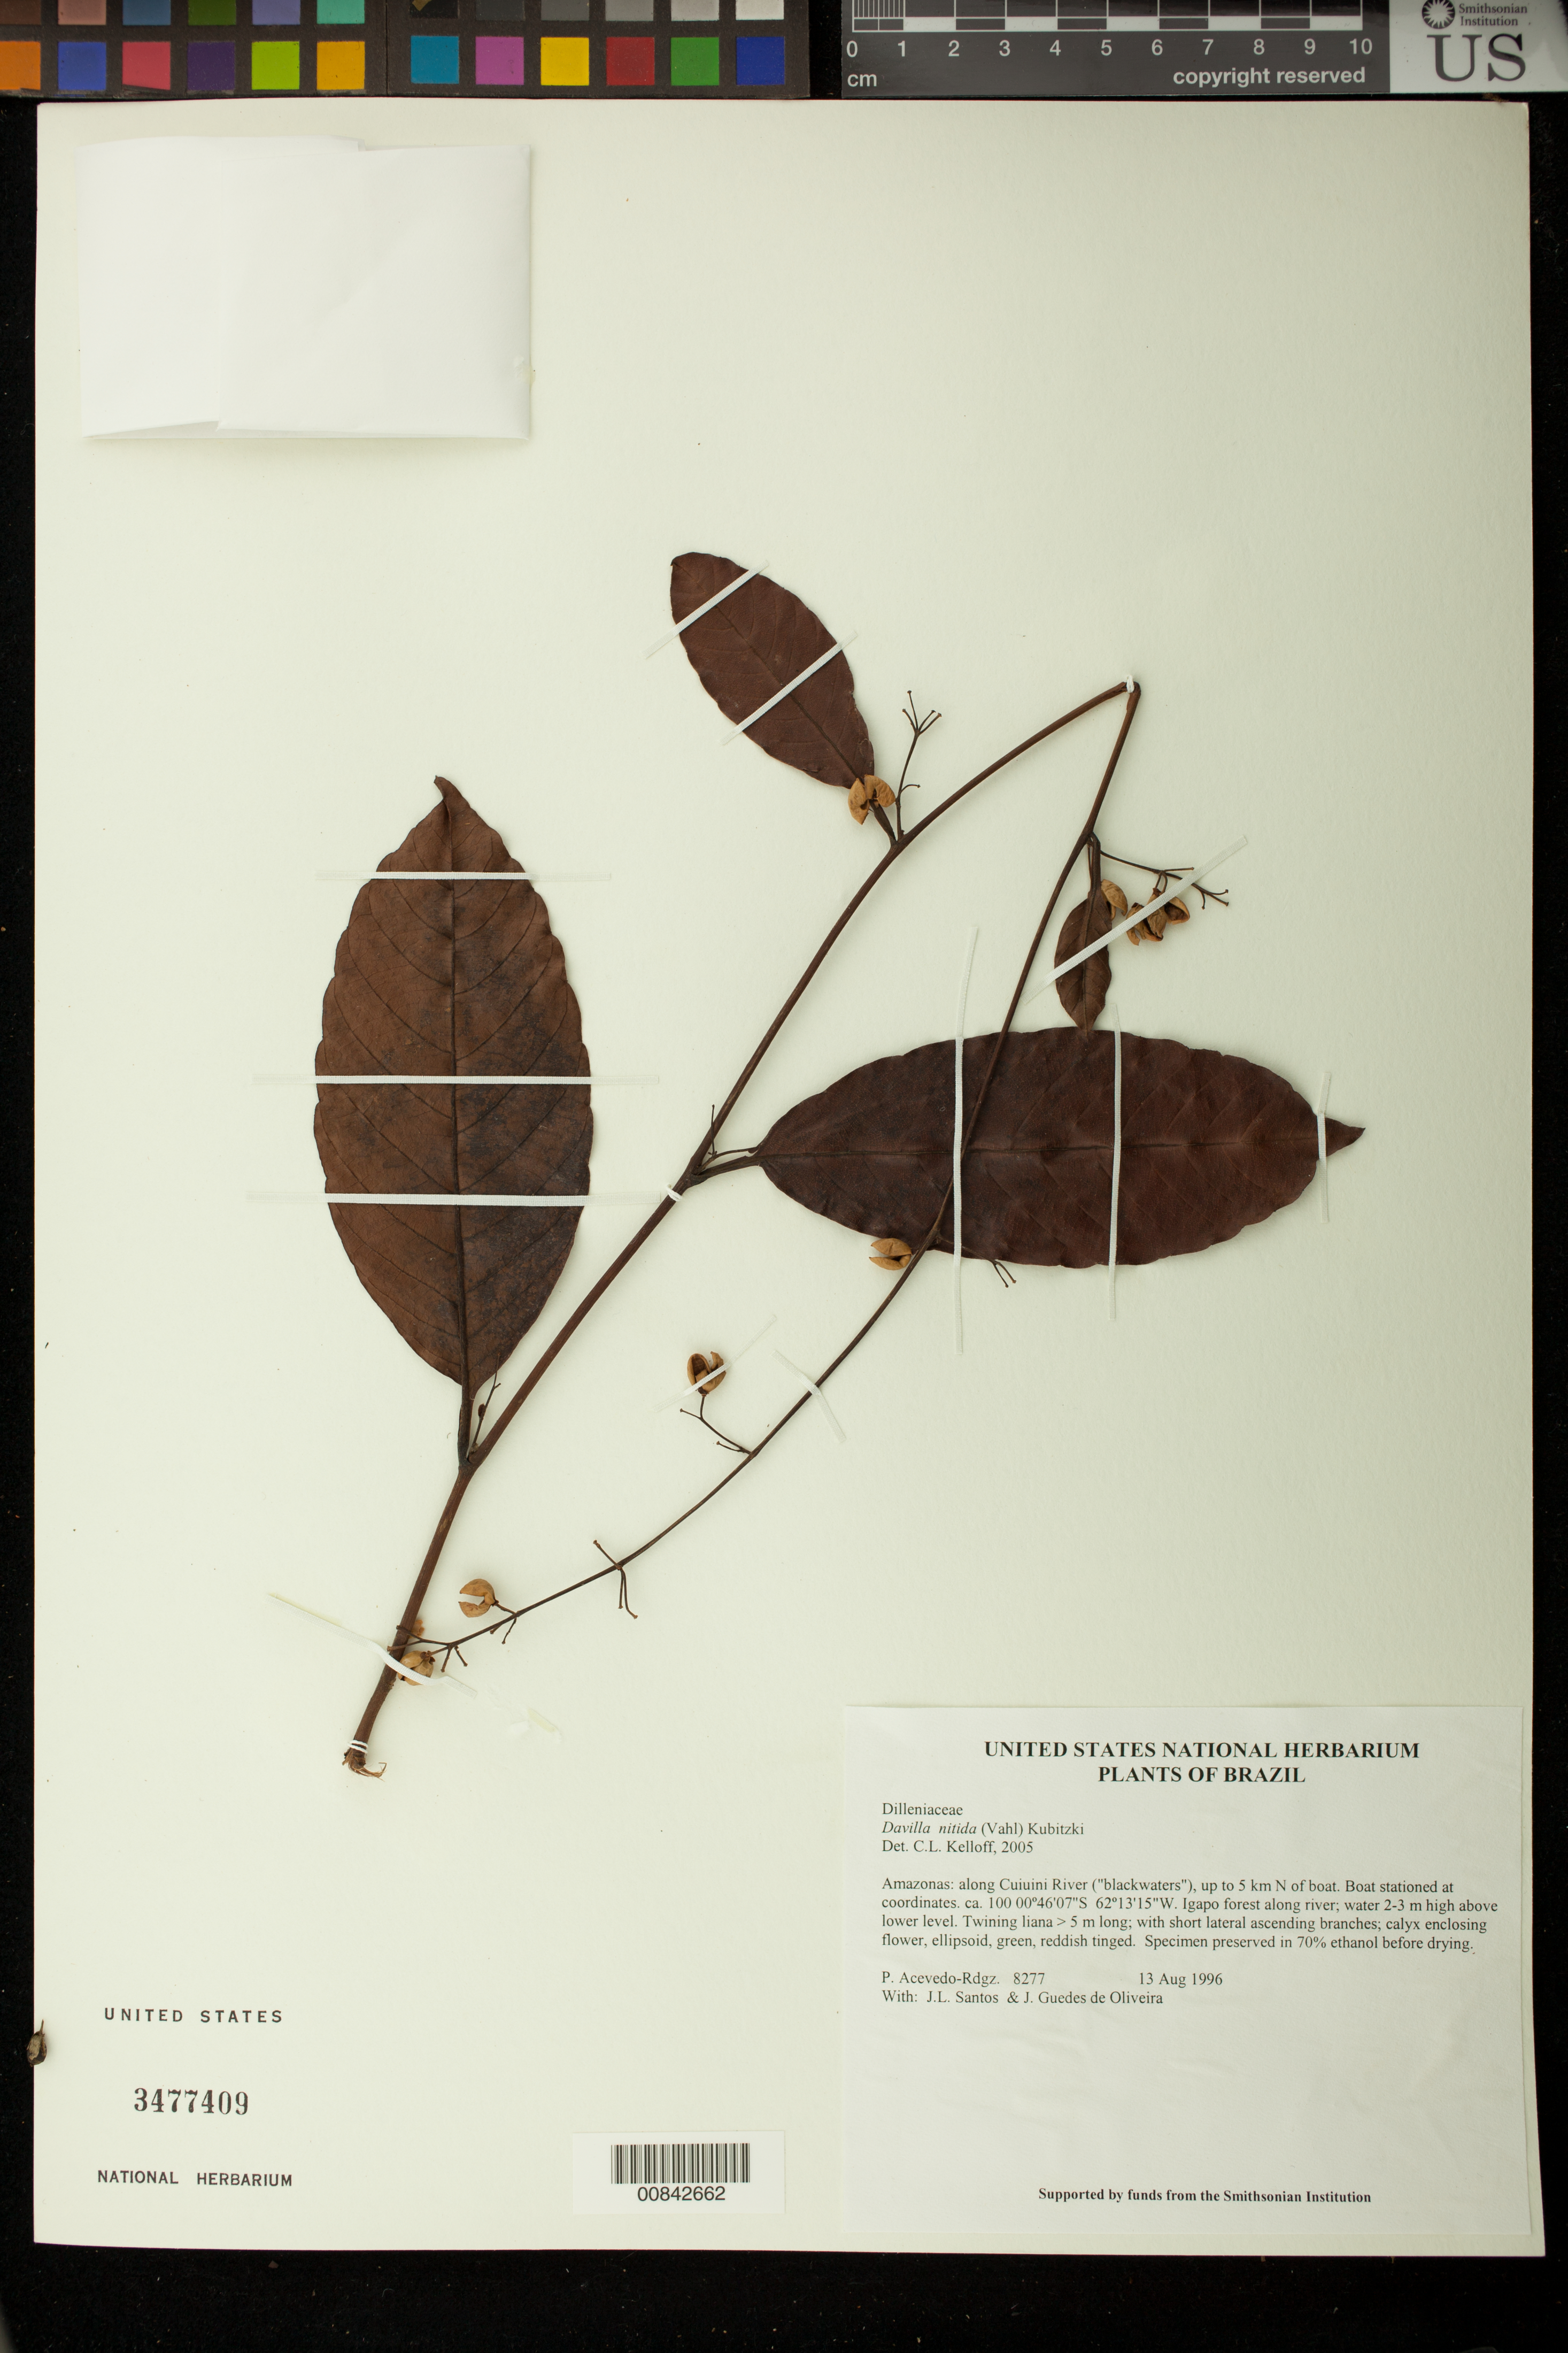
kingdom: Plantae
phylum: Tracheophyta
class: Magnoliopsida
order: Dilleniales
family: Dilleniaceae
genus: Davilla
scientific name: Davilla nitida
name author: (Vahl) Kubitzki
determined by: Kelloff, Carol L., (US), Smithsonian Institution - National Museum of Natural History (UNITED STATES)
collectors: P. Acevedo-Rodr., J. L. Santos & J. Guedes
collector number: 8277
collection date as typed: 13 Aug 1996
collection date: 1996-08-13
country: Brazil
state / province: Amazonas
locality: Amazonas: along Cuiuini River ("blackwaters"), up to 5 km N of boat. Boat stationed at coordinates.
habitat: Igapo forest along river; water 2-3 m high above lower level.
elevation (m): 100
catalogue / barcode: US 3477409